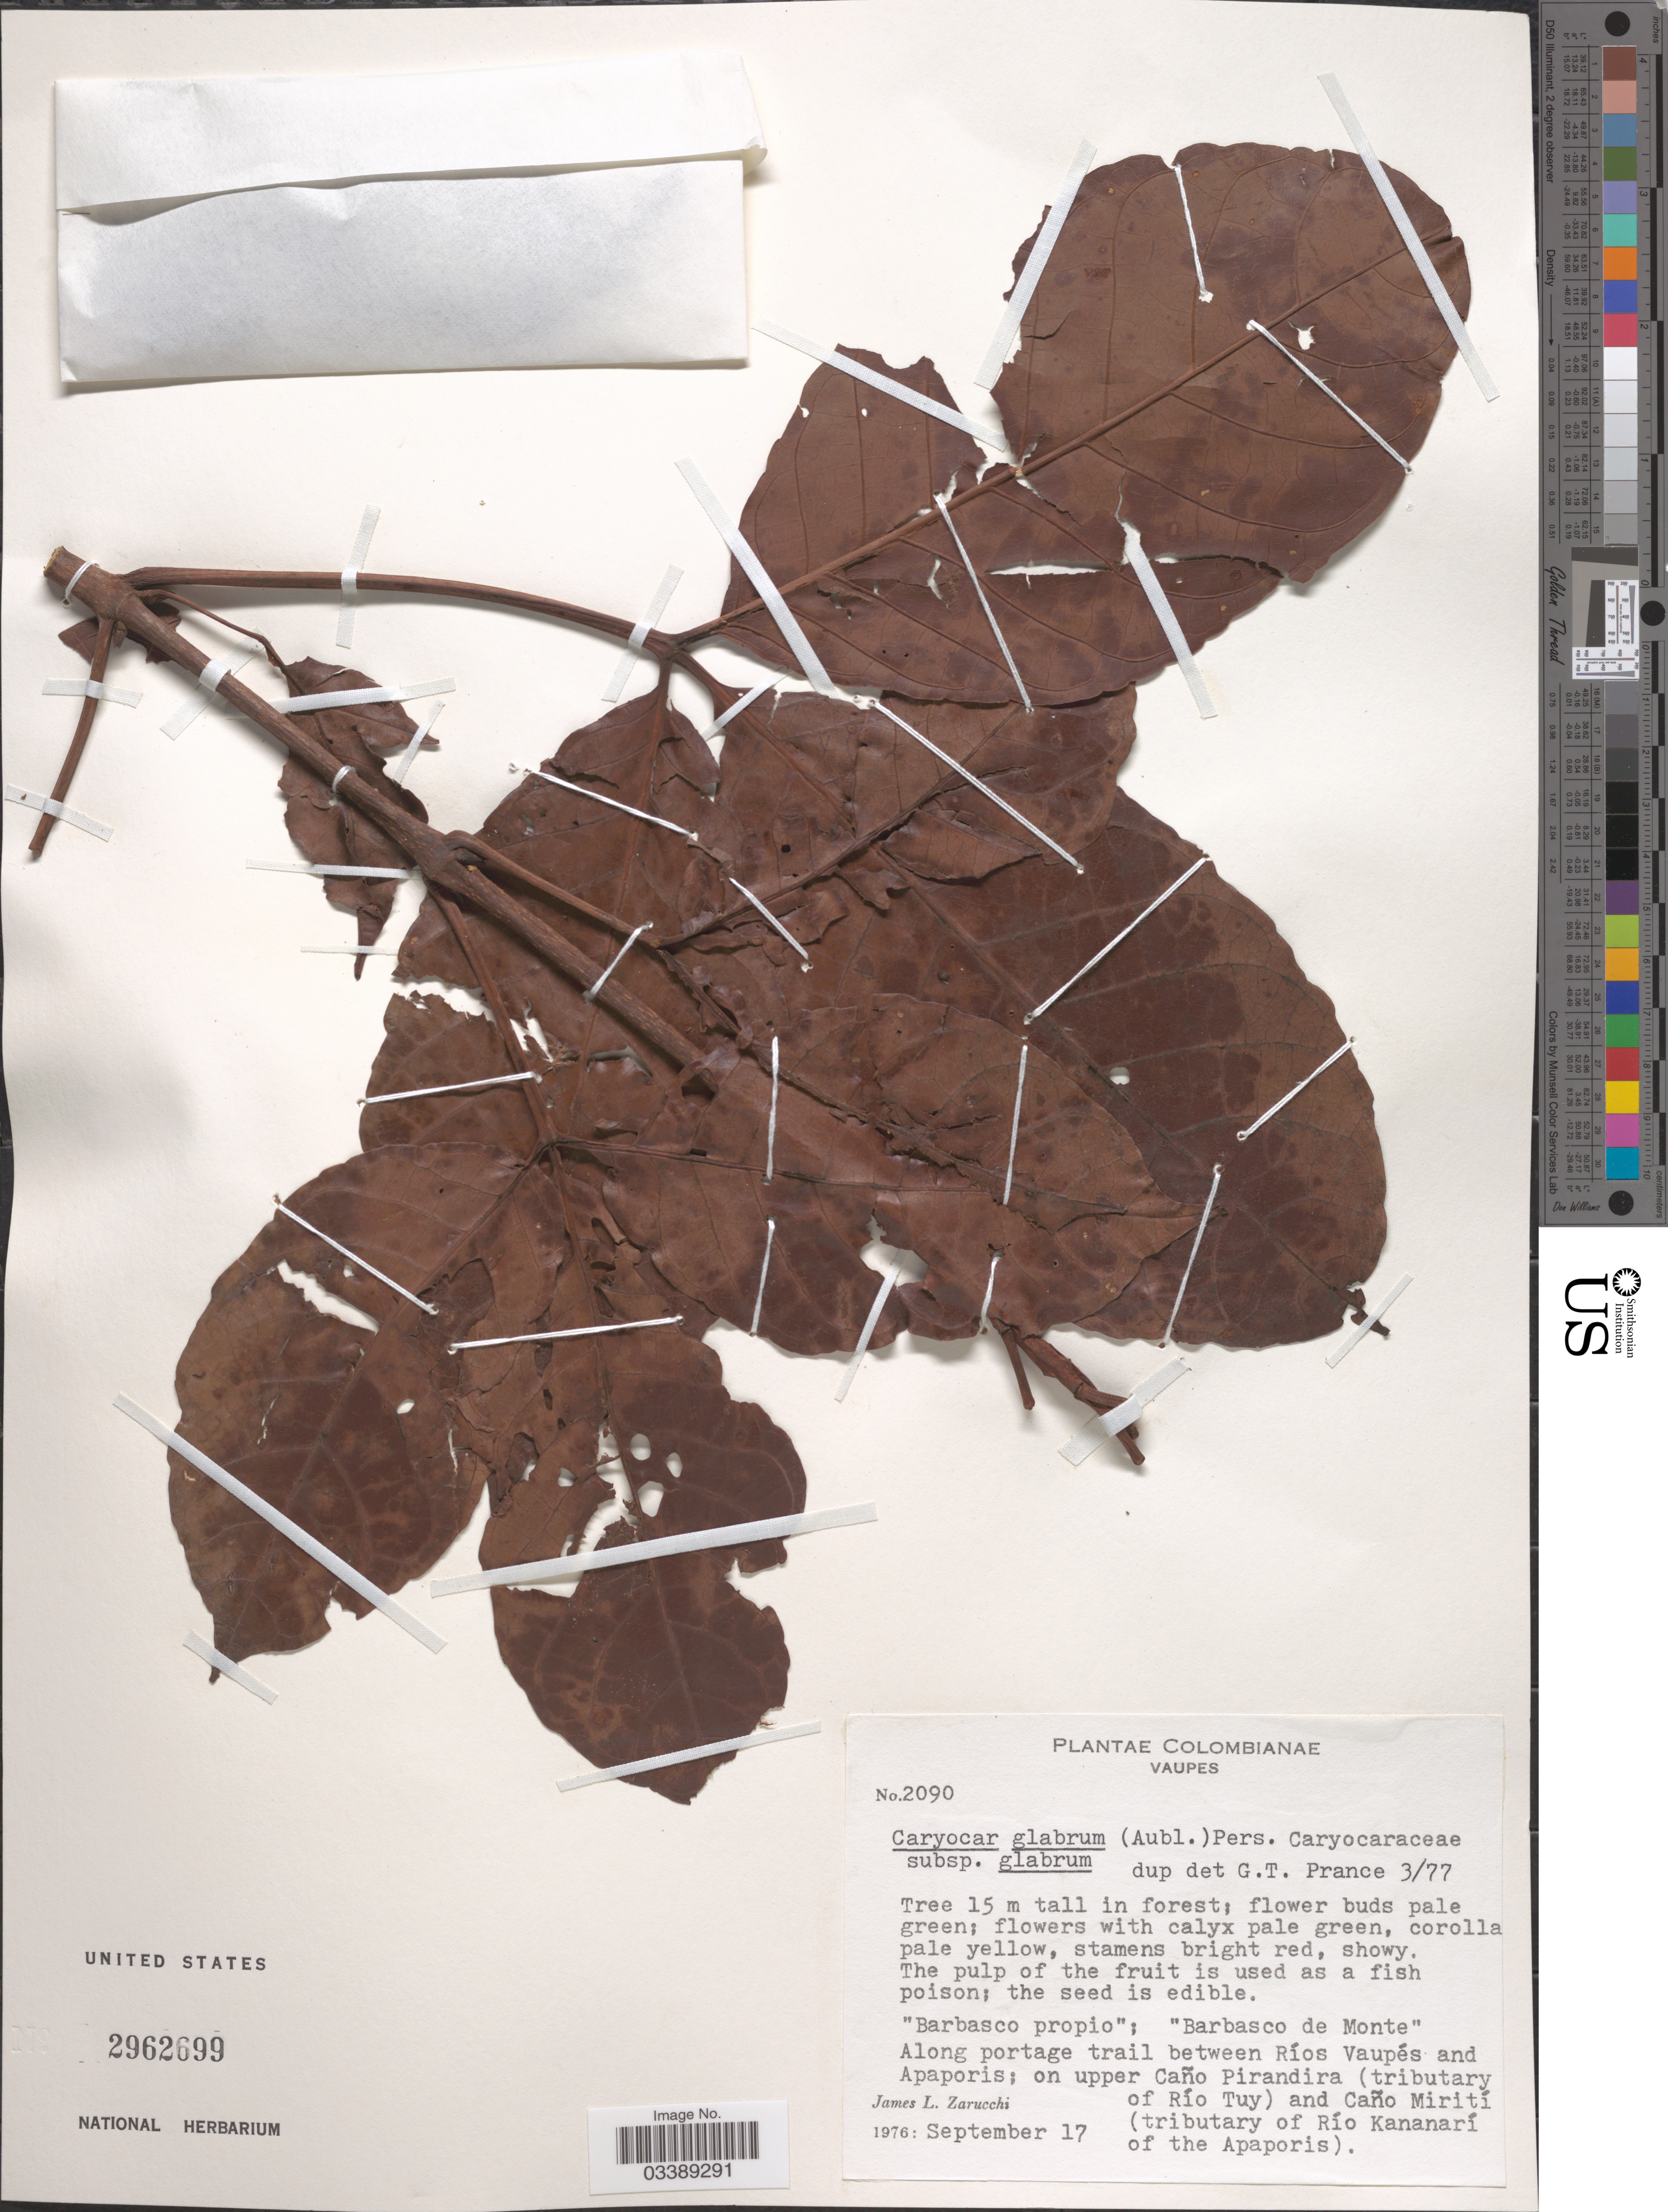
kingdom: Plantae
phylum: Tracheophyta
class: Magnoliopsida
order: Malpighiales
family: Caryocaraceae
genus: Caryocar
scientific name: Caryocar glabrum subsp. glabrum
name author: (Aubl.) Pers.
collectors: J. L. Zarucchi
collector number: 2090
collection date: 1976-09-17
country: Colombia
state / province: Vaupés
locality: Along portage trail between Ríos Vaupés and Apaporis; on upper Caño Pirandira (tributary of Río Tuy) and Caño Mirití (tributary of Río Kananarí of the Apaporis).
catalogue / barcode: US 2962699